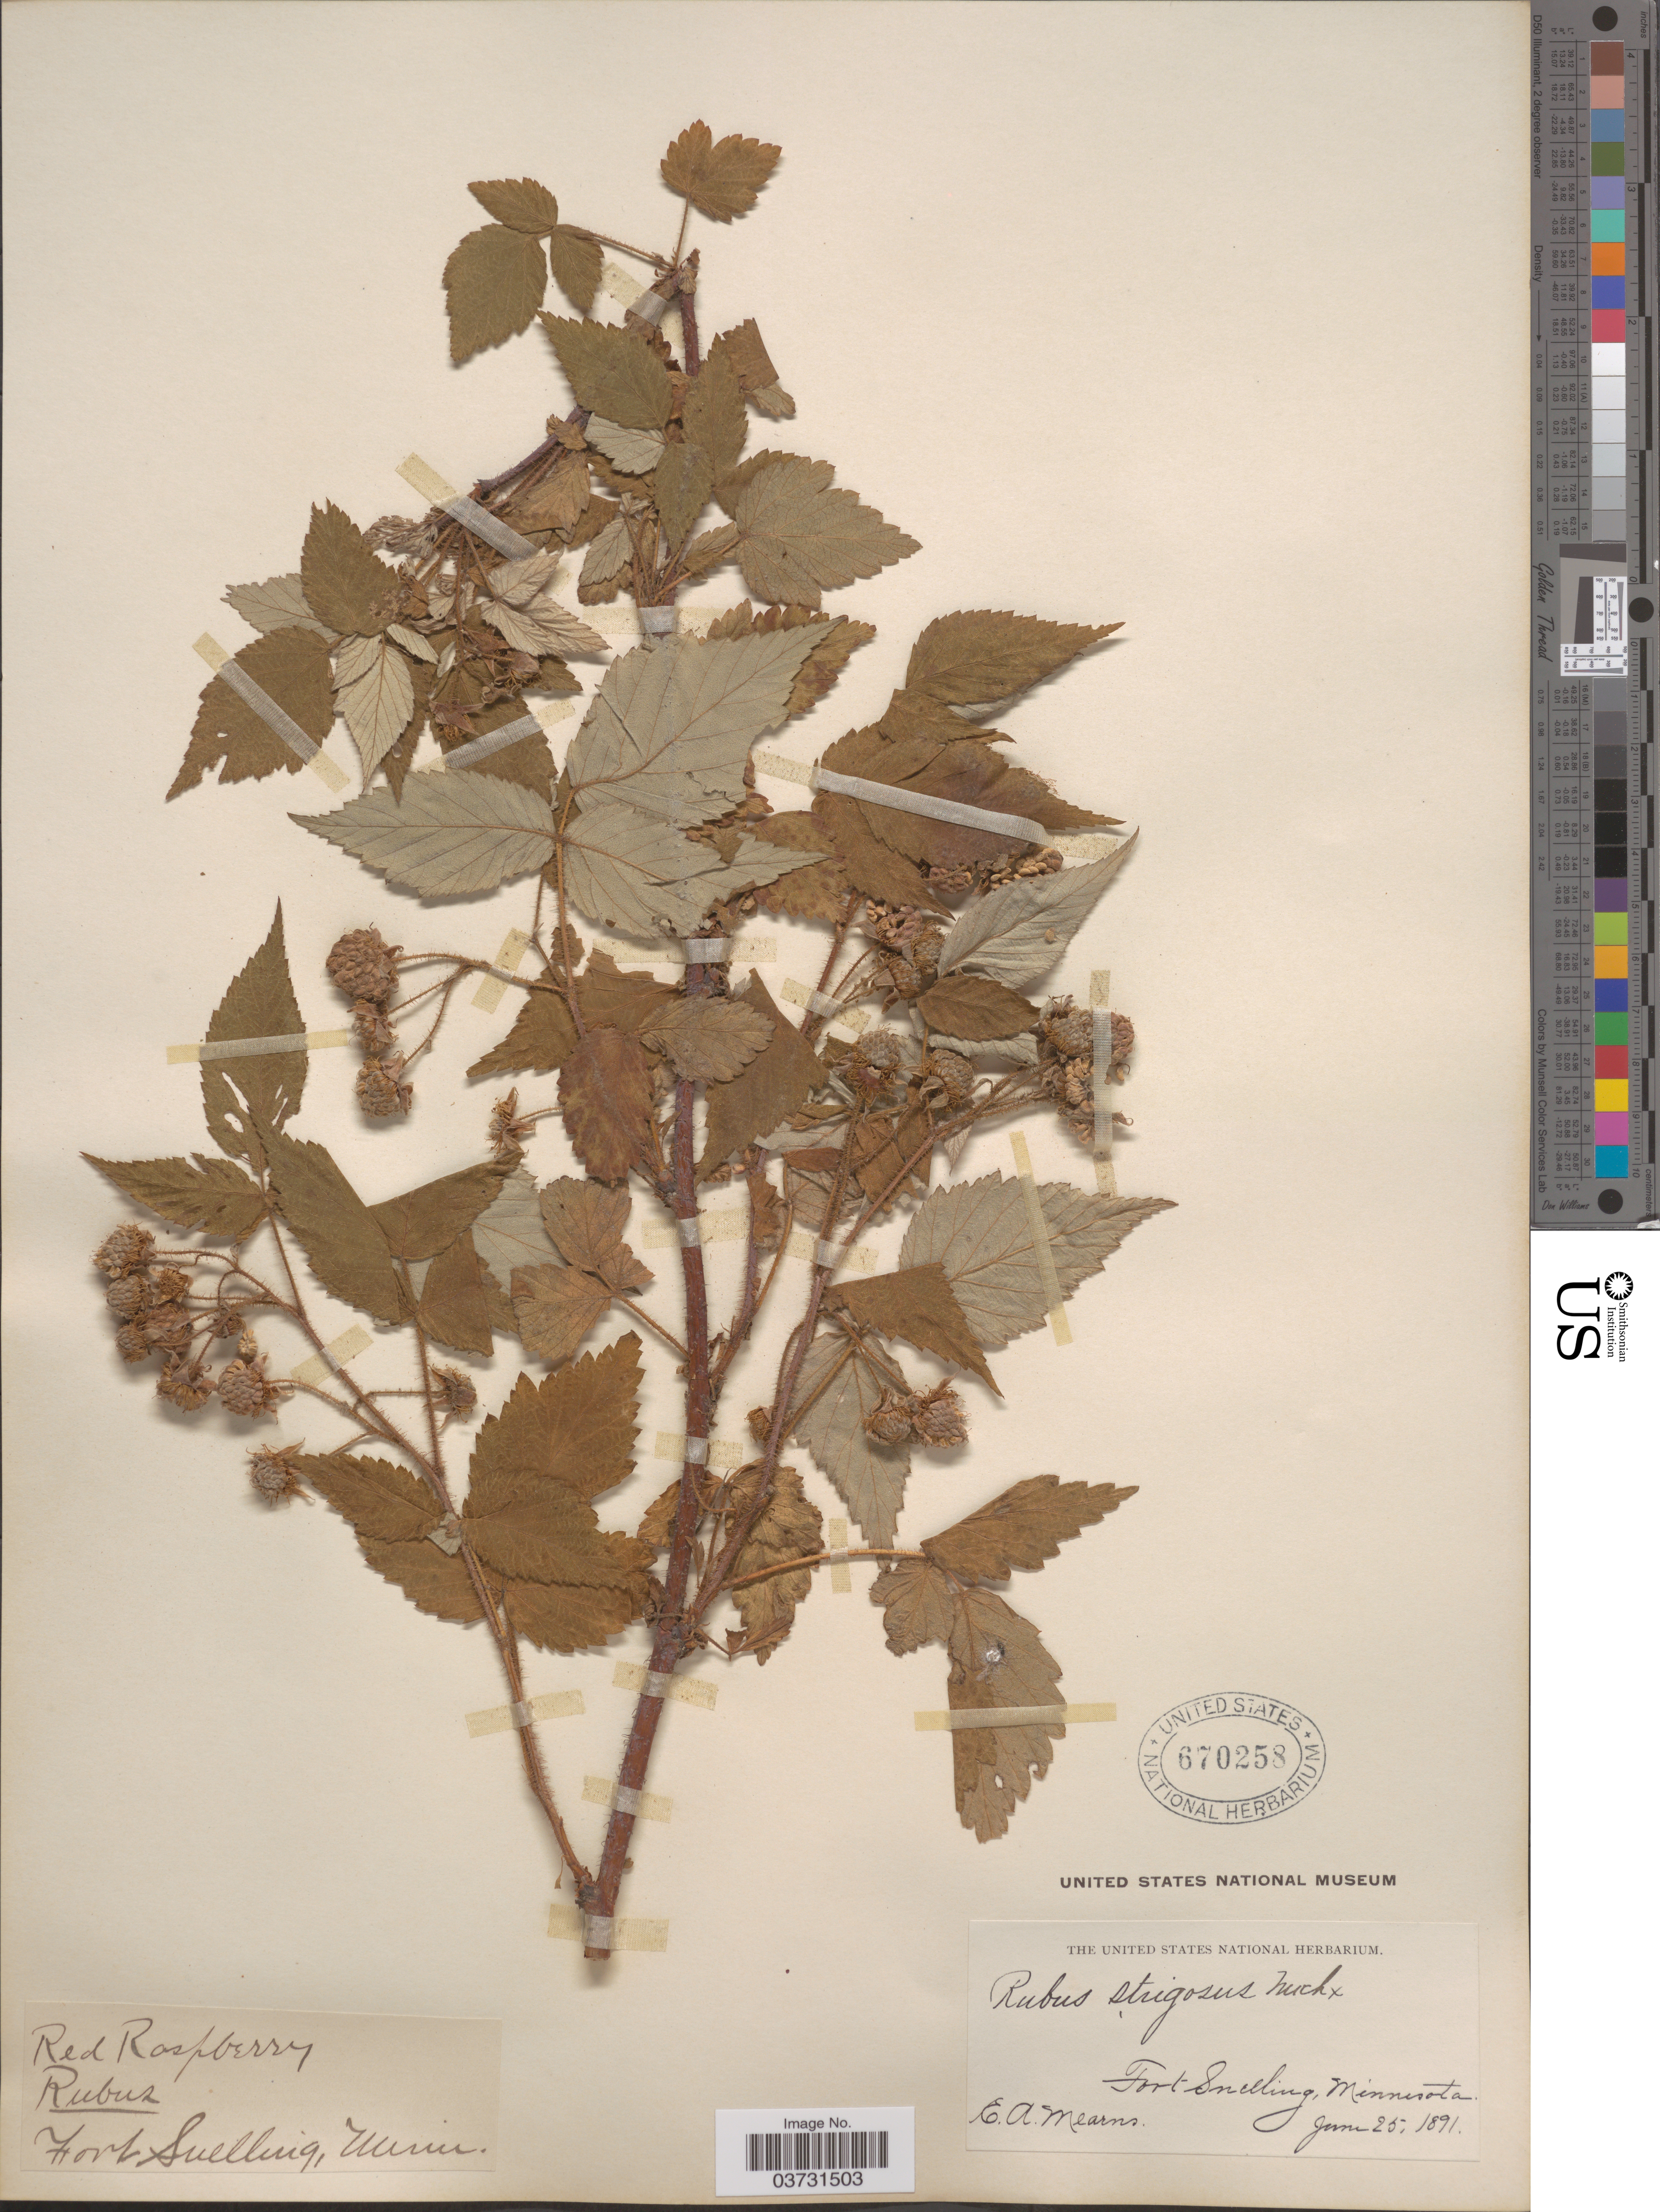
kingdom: Plantae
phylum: Tracheophyta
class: Magnoliopsida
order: Rosales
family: Rosaceae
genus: Rubus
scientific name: Rubus strigosus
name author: Michx.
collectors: E. A. Mearns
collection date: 1891-06-25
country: United States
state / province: Minnesota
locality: Fort Snelling.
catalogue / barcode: US 670258